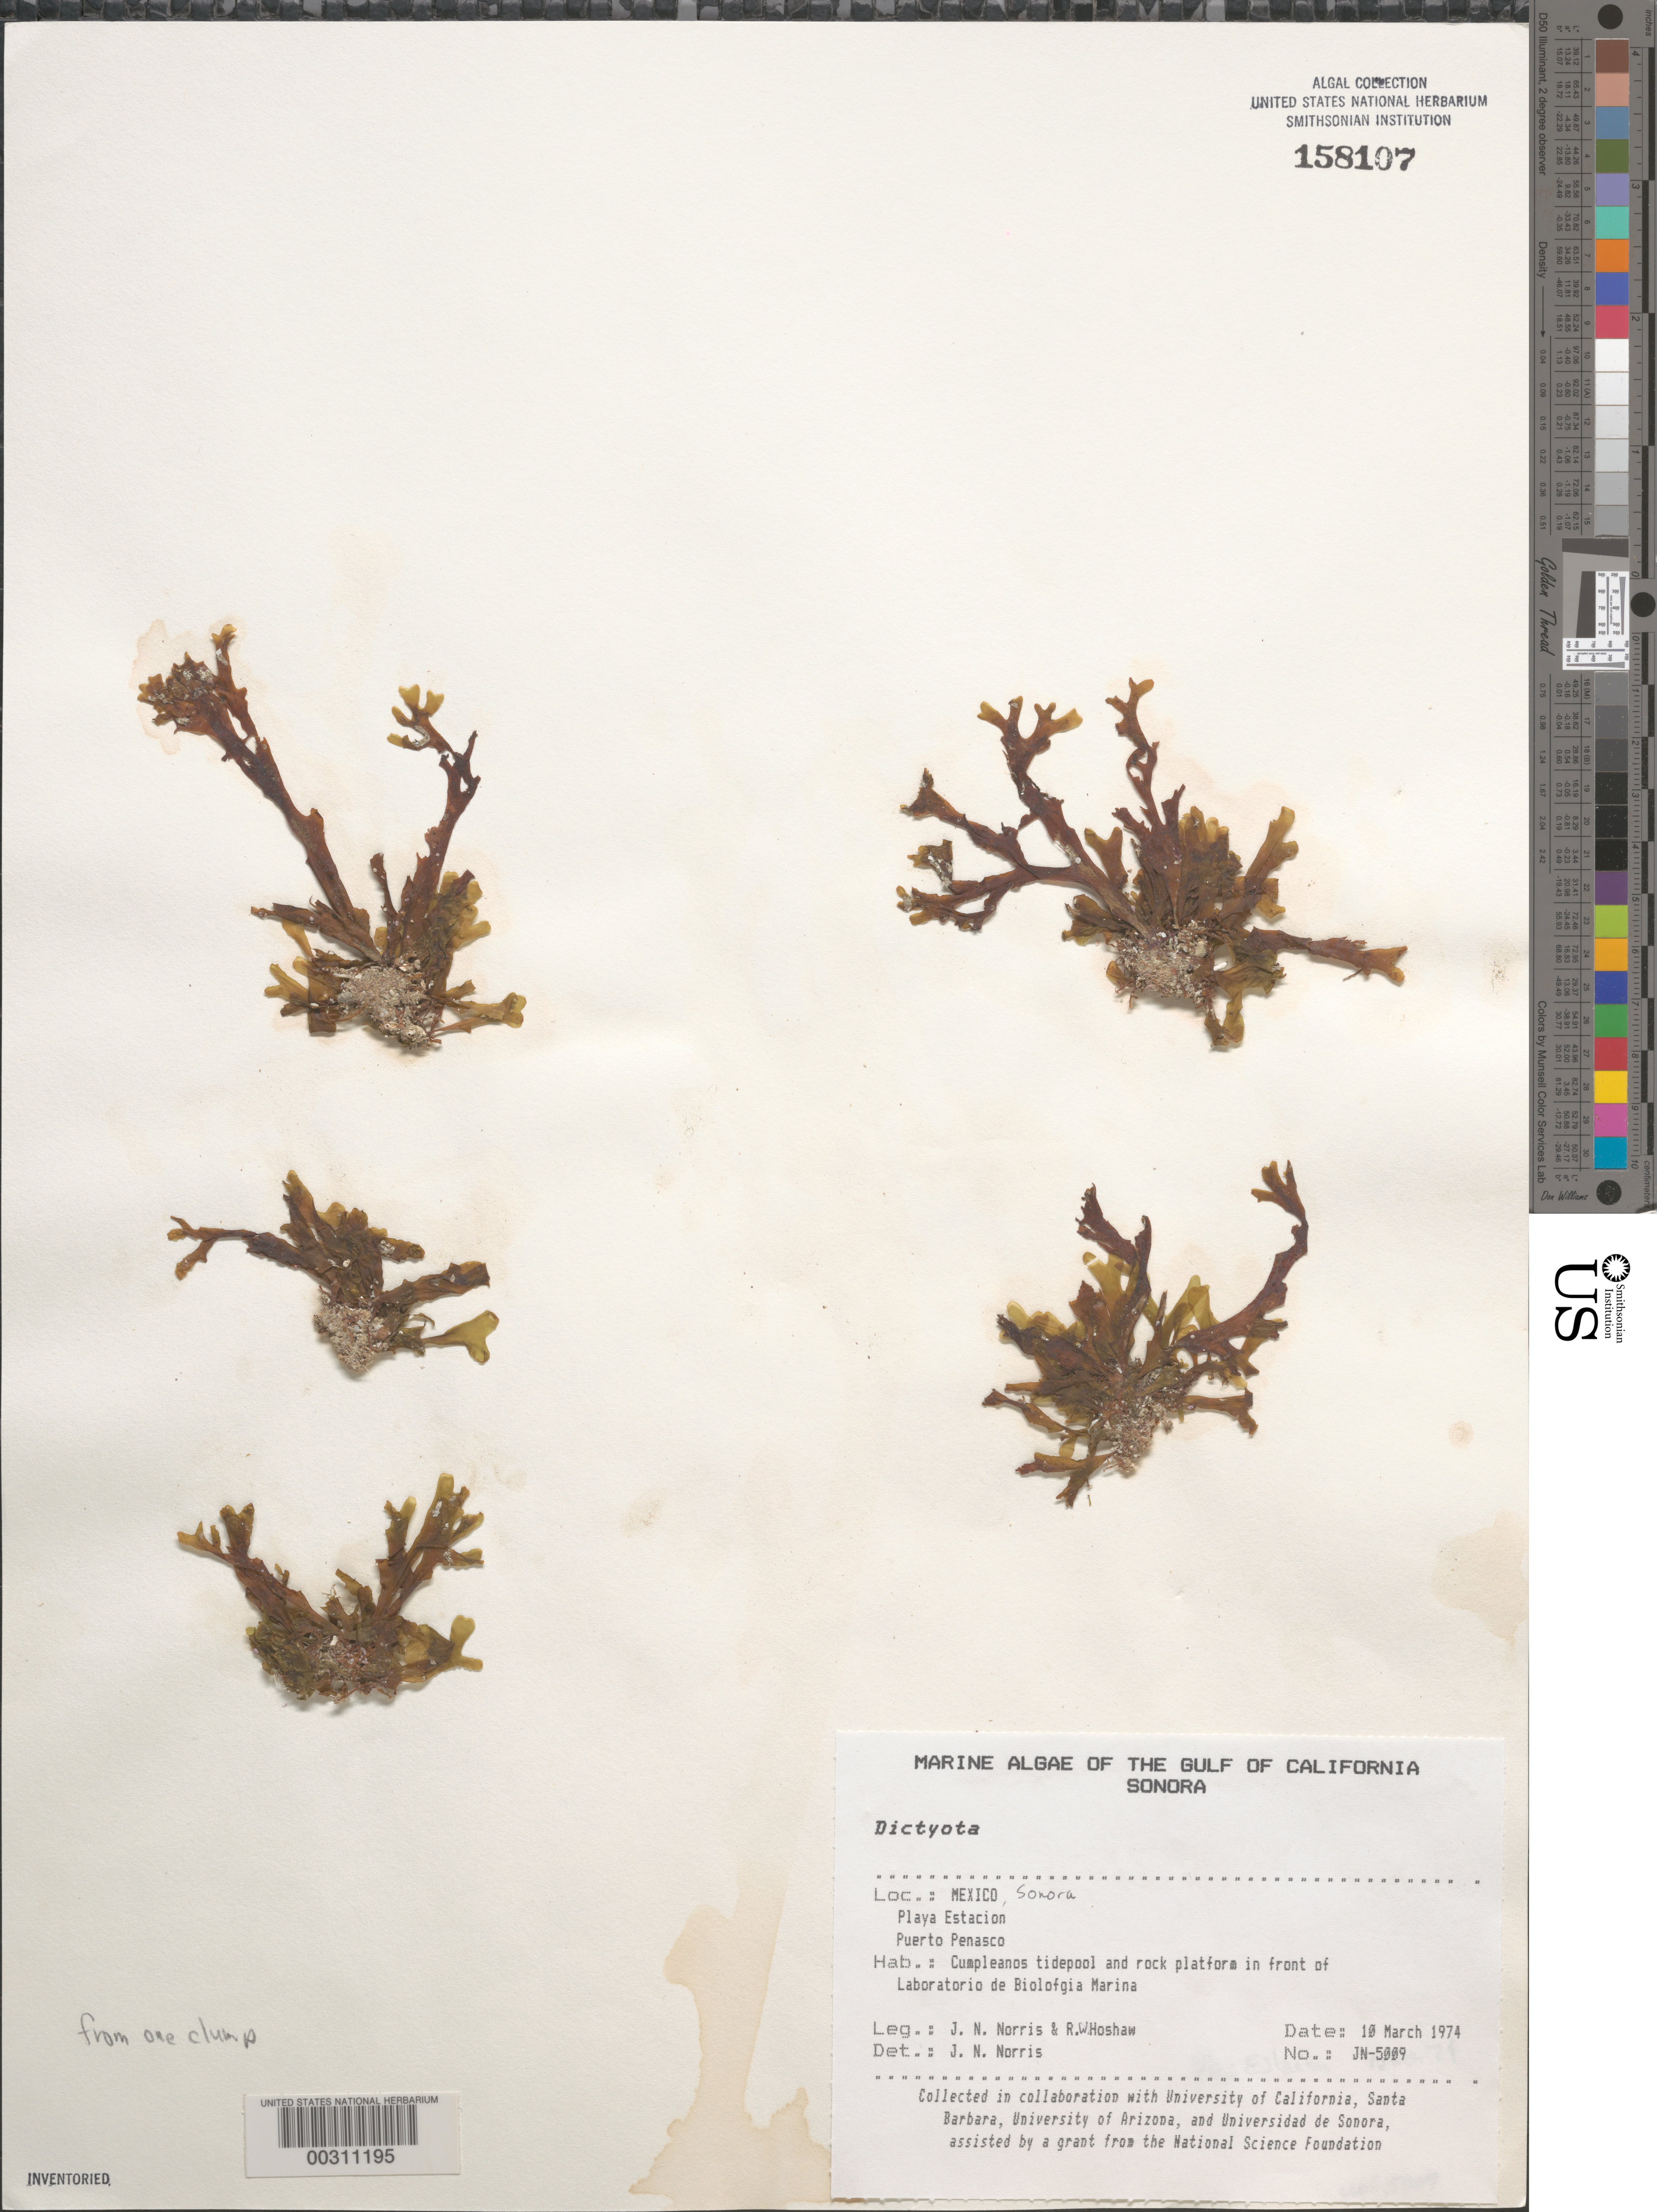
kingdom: Chromista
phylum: Ochrophyta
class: Phaeophyceae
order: Dictyotales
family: Dictyotaceae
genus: Dictyota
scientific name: Dictyota sp.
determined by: Norris, James N.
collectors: J. N. Norris & R. Hoshaw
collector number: JN-5009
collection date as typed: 10 Mar 1974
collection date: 1974-03-10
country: Mexico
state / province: Sonora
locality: Playa Estacion, Puerto Penasco, Cumpleanos tide pool-marine laboratory shore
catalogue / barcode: US 158107